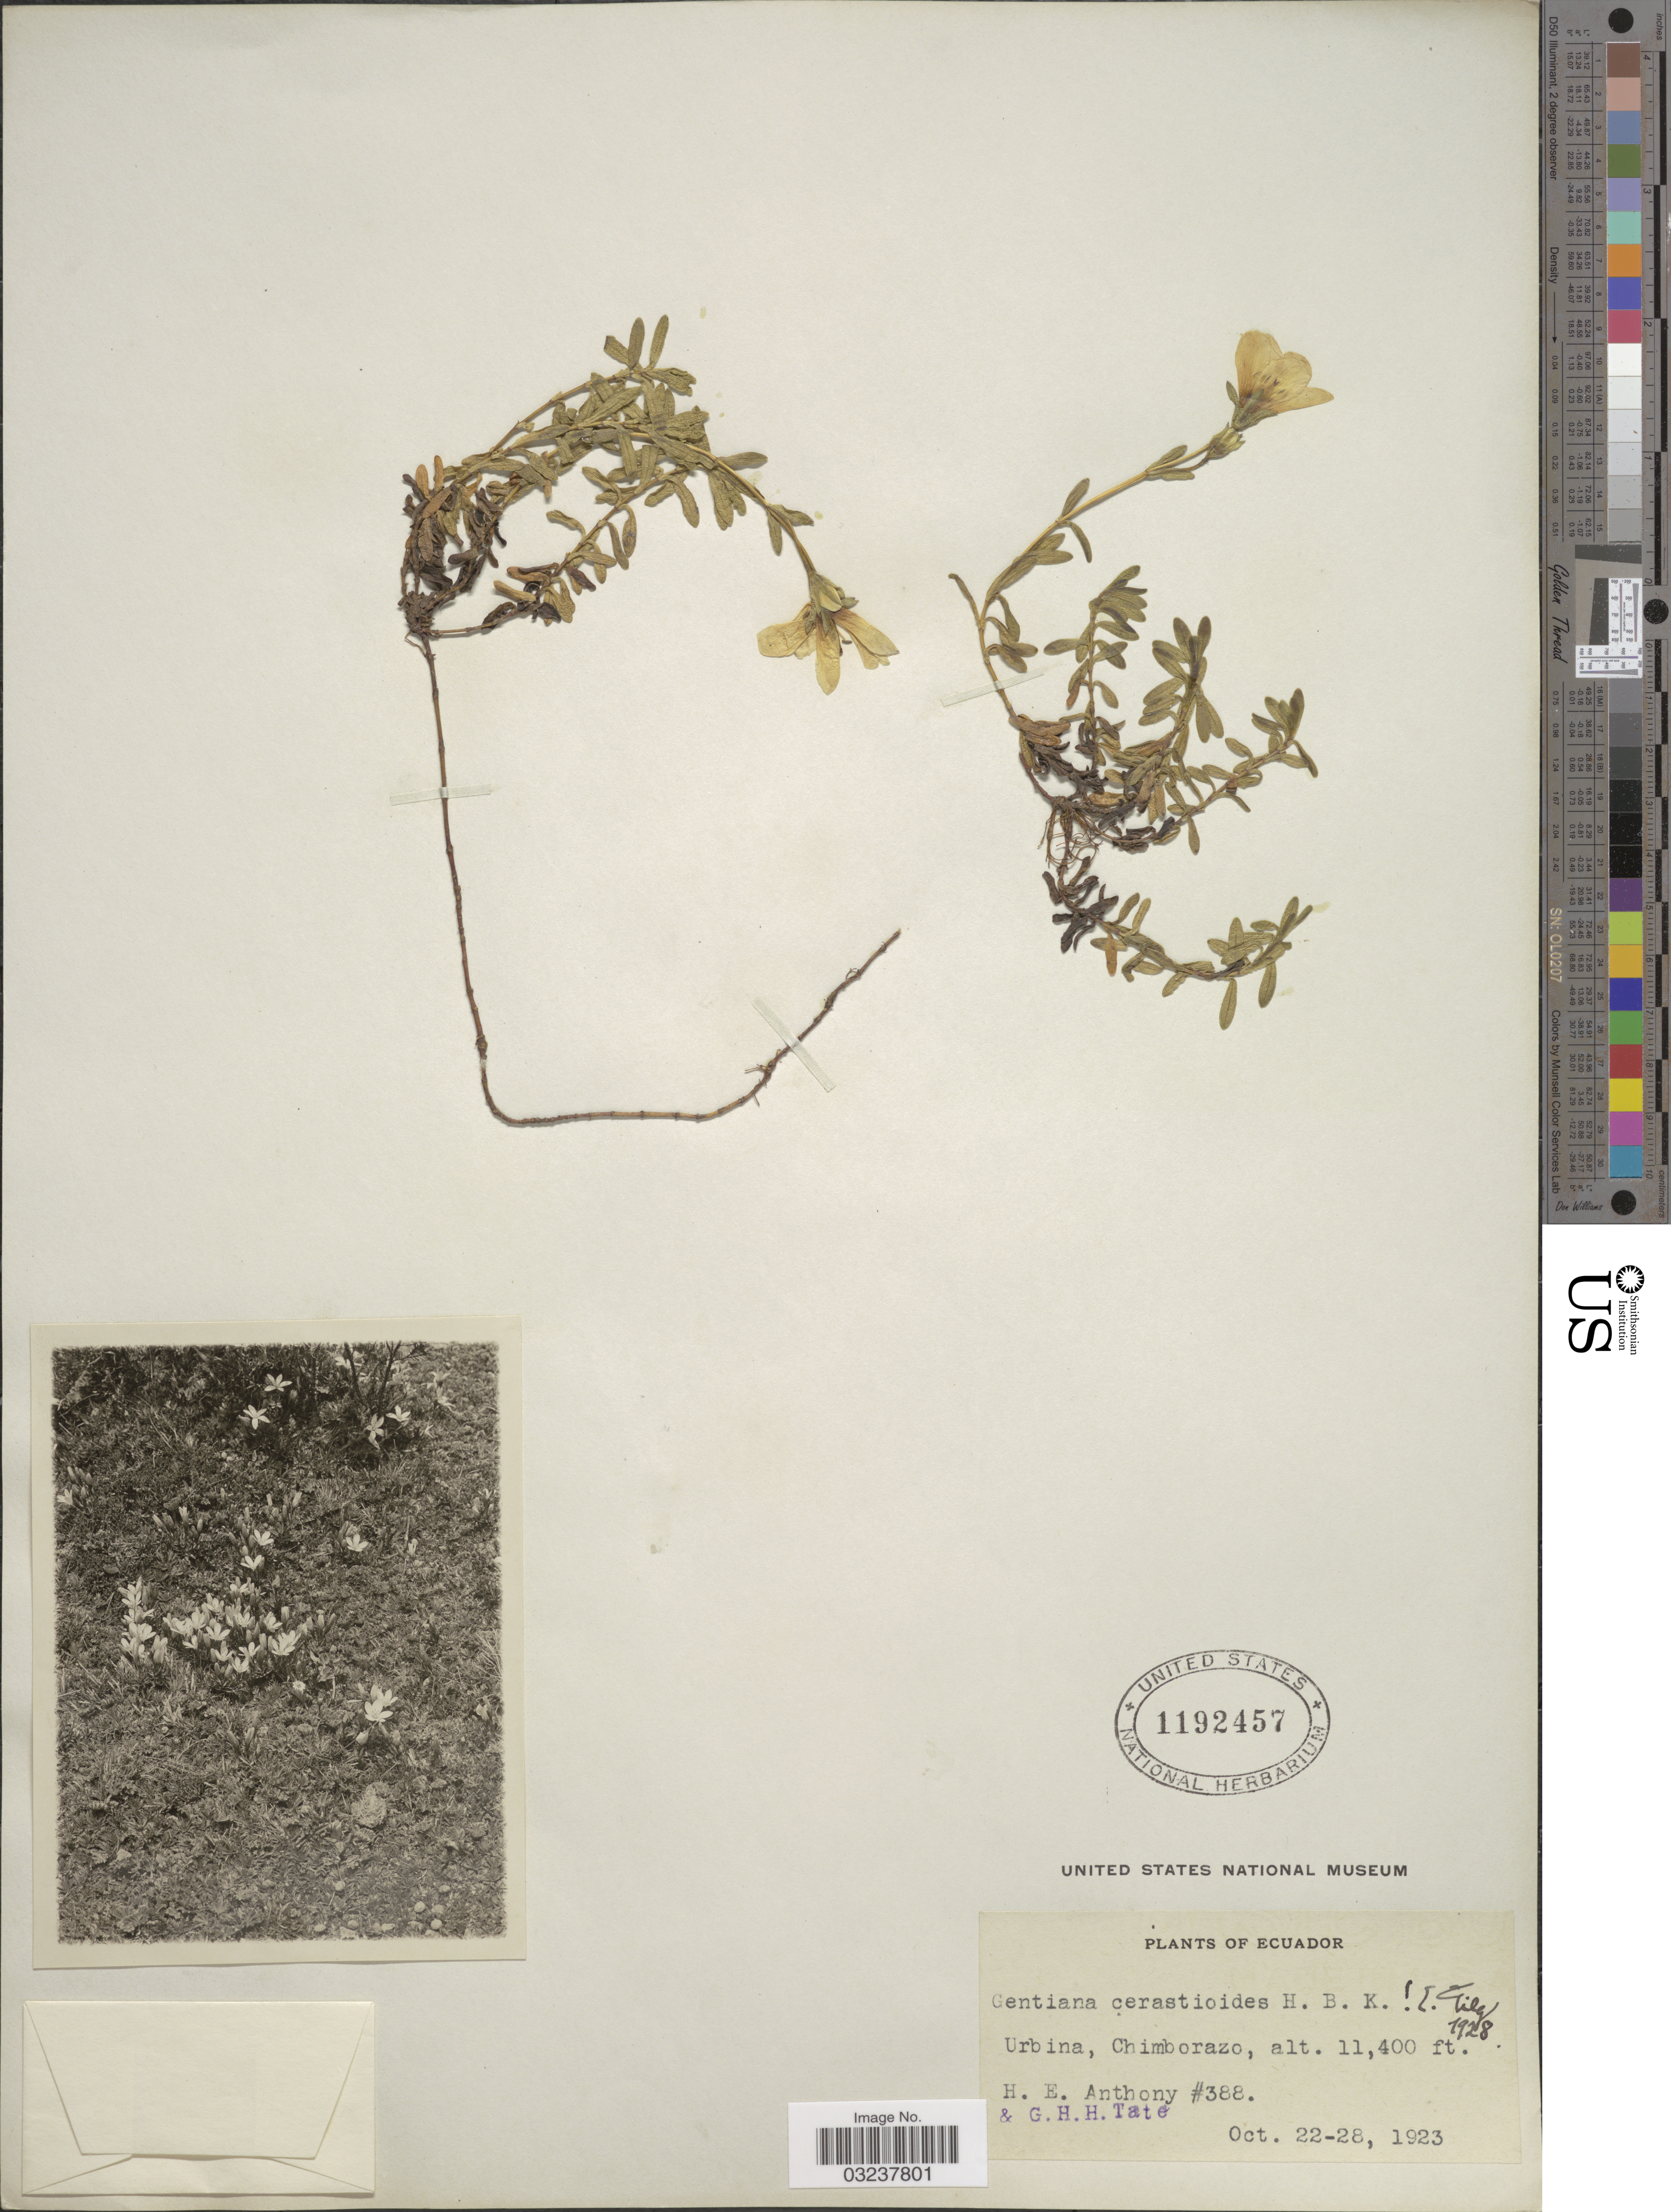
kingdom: Plantae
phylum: Tracheophyta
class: Magnoliopsida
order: Gentianales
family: Gentianaceae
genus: Gentianella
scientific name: Gentianella cerastioides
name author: (Kunth) Fabris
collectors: H. E. Anthony & G. H. H.Tate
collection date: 1923-10-22/1923-10-28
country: Ecuador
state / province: Chimborazo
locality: Urbina.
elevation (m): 3475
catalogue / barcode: US 1192457